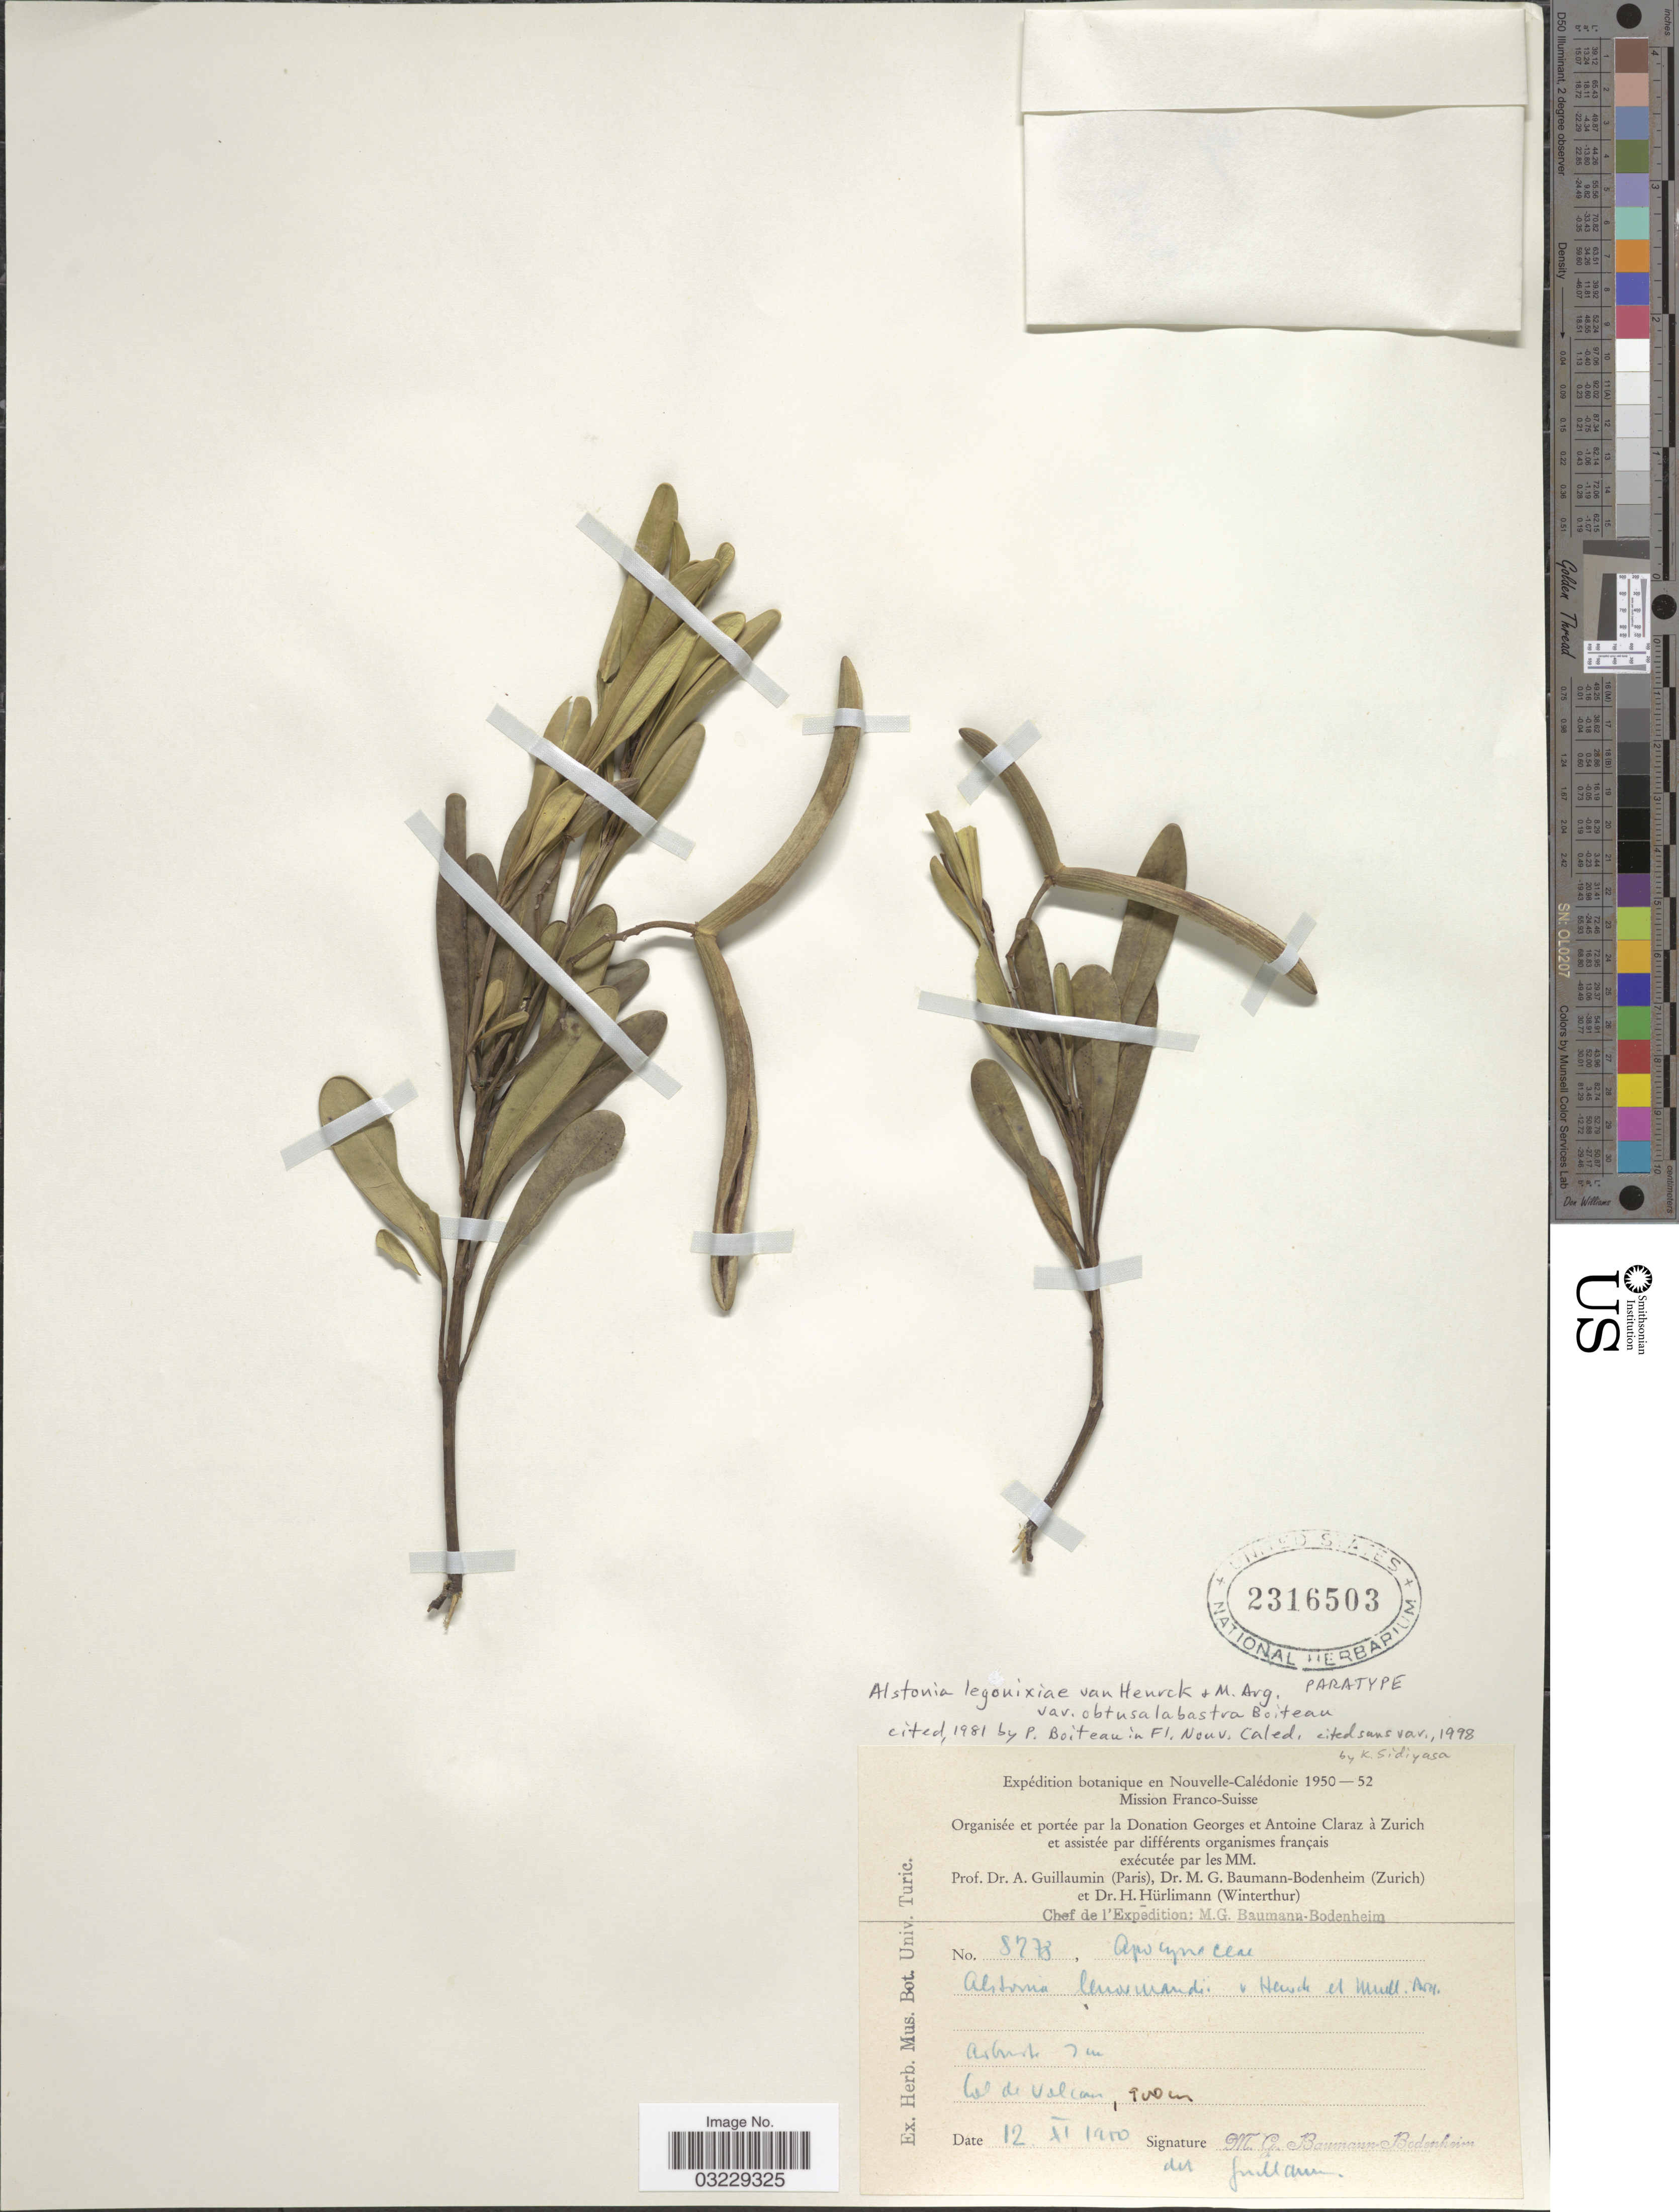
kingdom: Plantae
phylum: Tracheophyta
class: Magnoliopsida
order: Gentianales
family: Apocynaceae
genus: Alstonia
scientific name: Alstonia legouixiae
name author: Van Heurck & Müll. Arg.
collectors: M. G. Baumann-Bodenheim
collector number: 8778*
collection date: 1950-11-12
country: New Caledonia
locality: Col de Volcan.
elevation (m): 900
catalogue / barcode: US 2316503